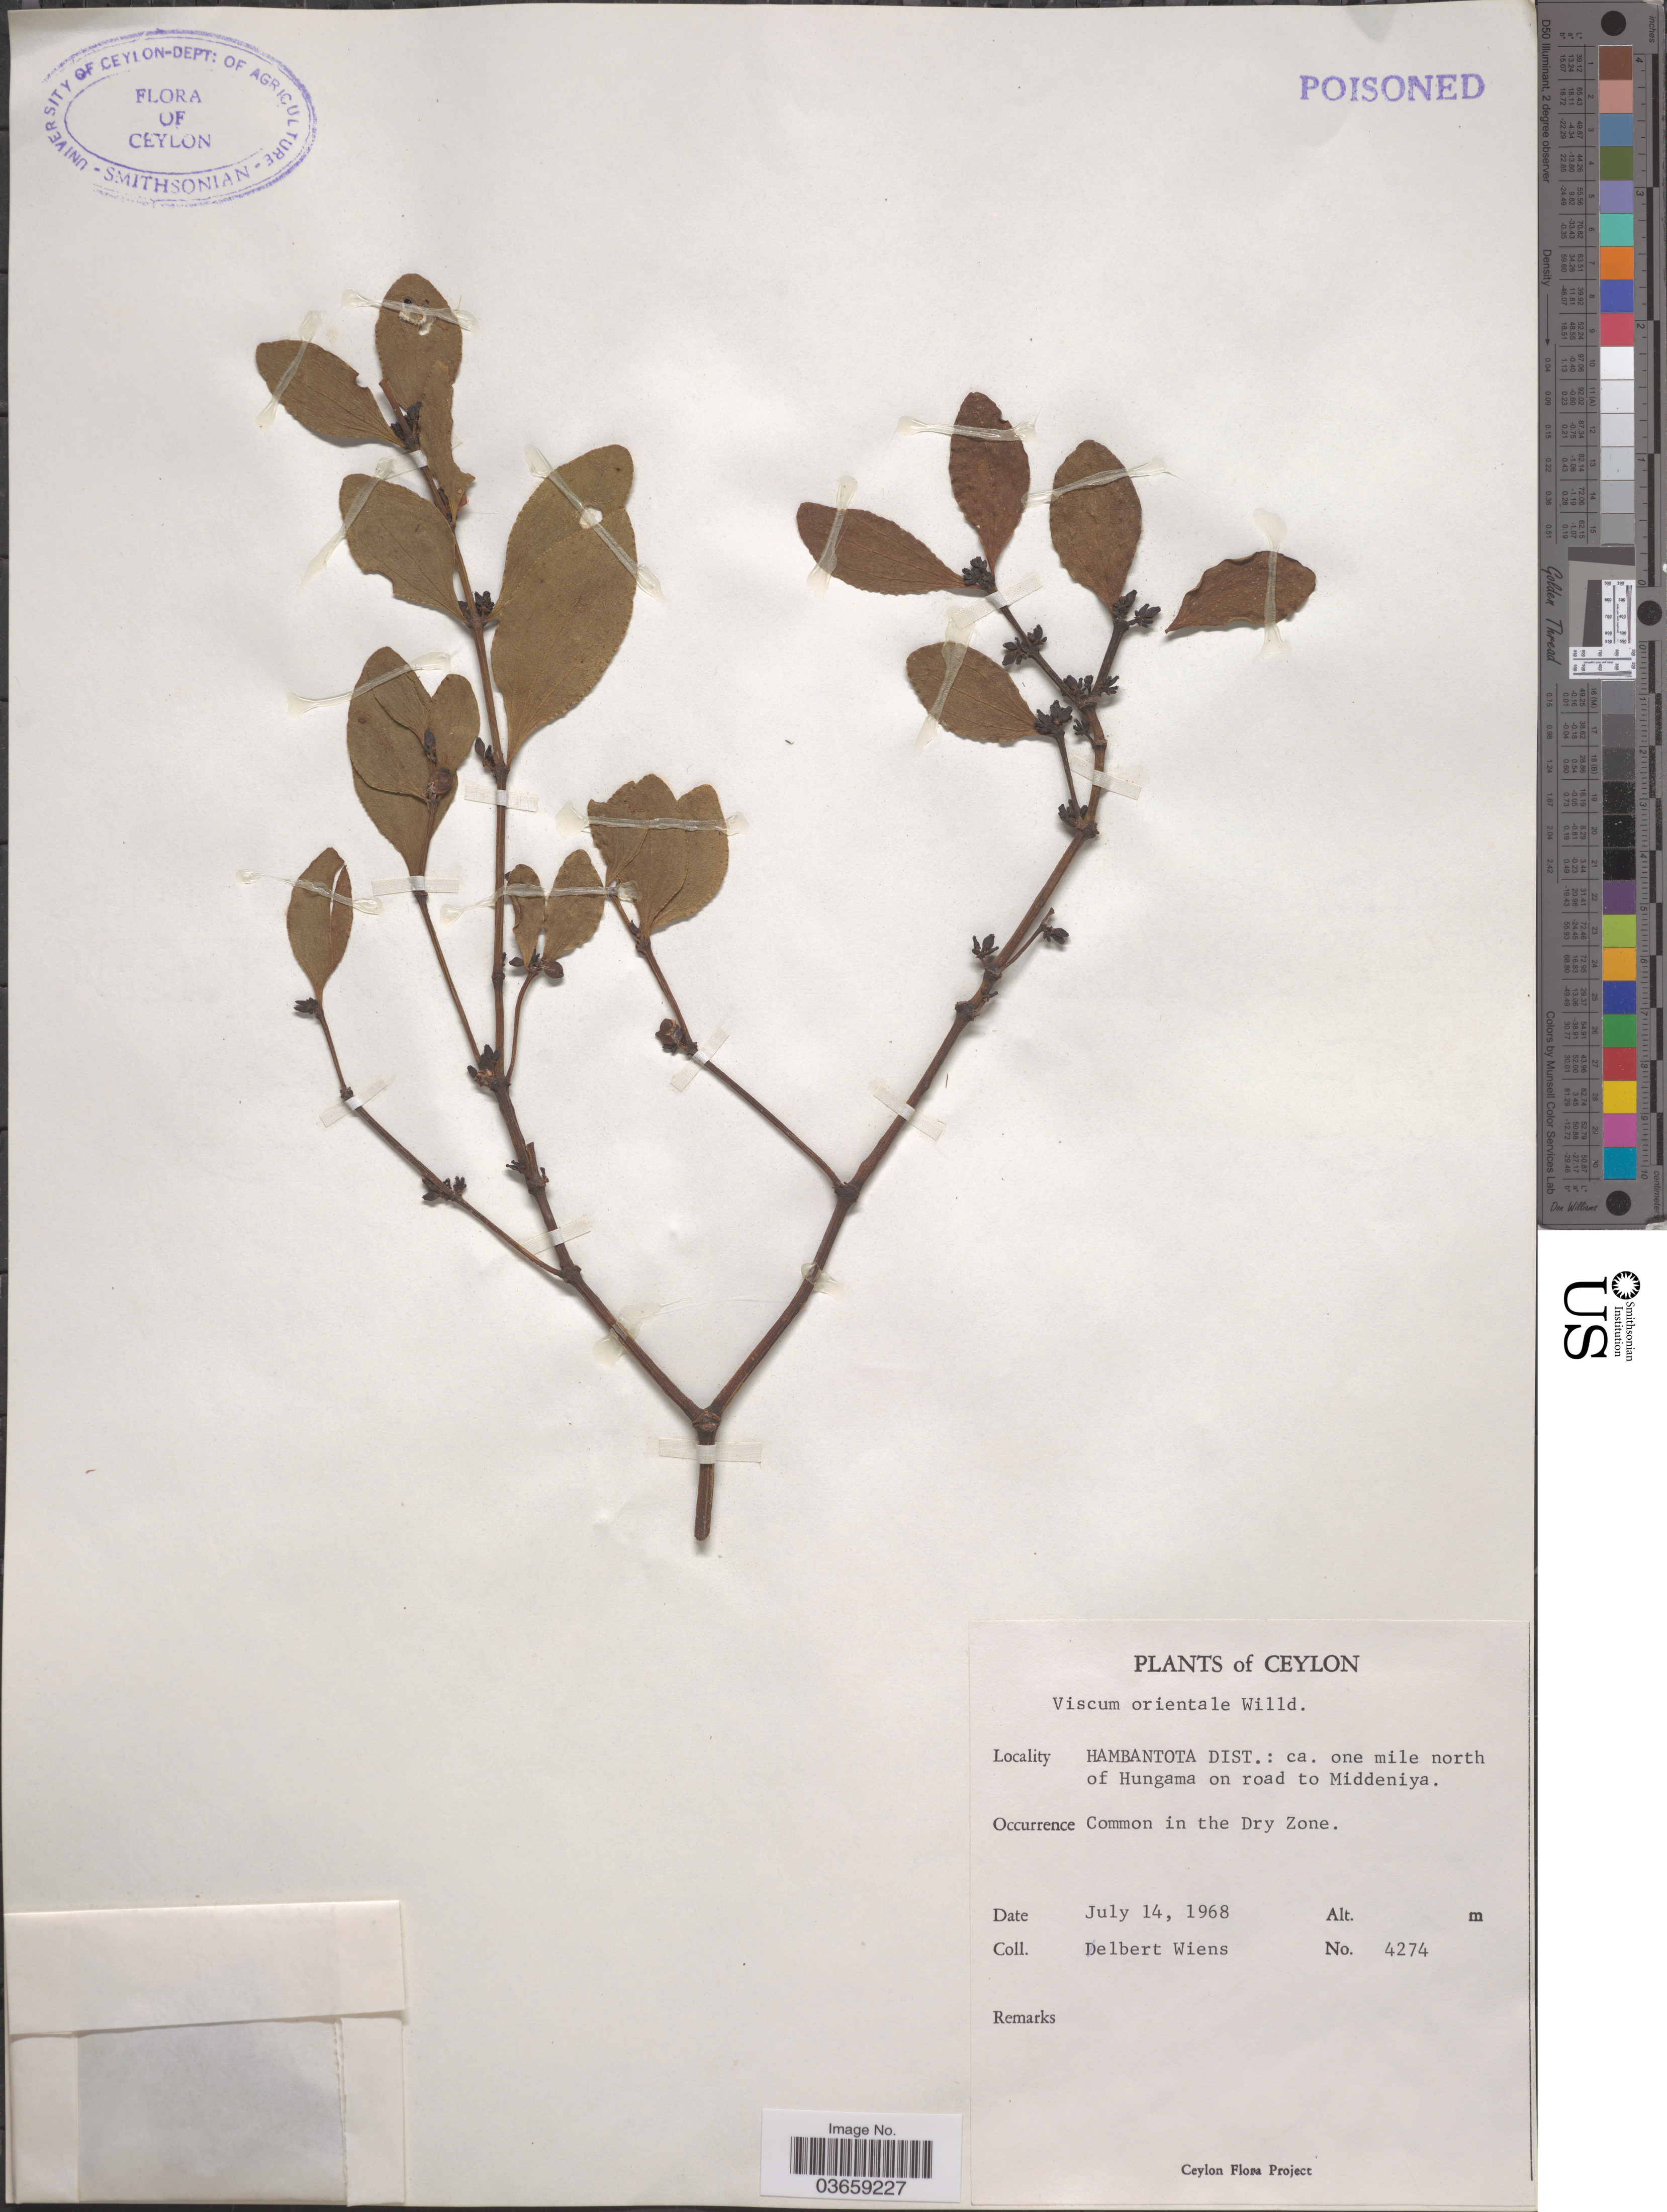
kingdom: Plantae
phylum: Tracheophyta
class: Magnoliopsida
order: Santalales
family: Viscaceae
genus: Viscum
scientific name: Viscum orientale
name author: DC.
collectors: D. Wiens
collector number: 4274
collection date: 1968-07-14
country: Sri Lanka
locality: Ceylon. Hambantota Dist.: ca. one mile north of Hungama on road to Middeniya.